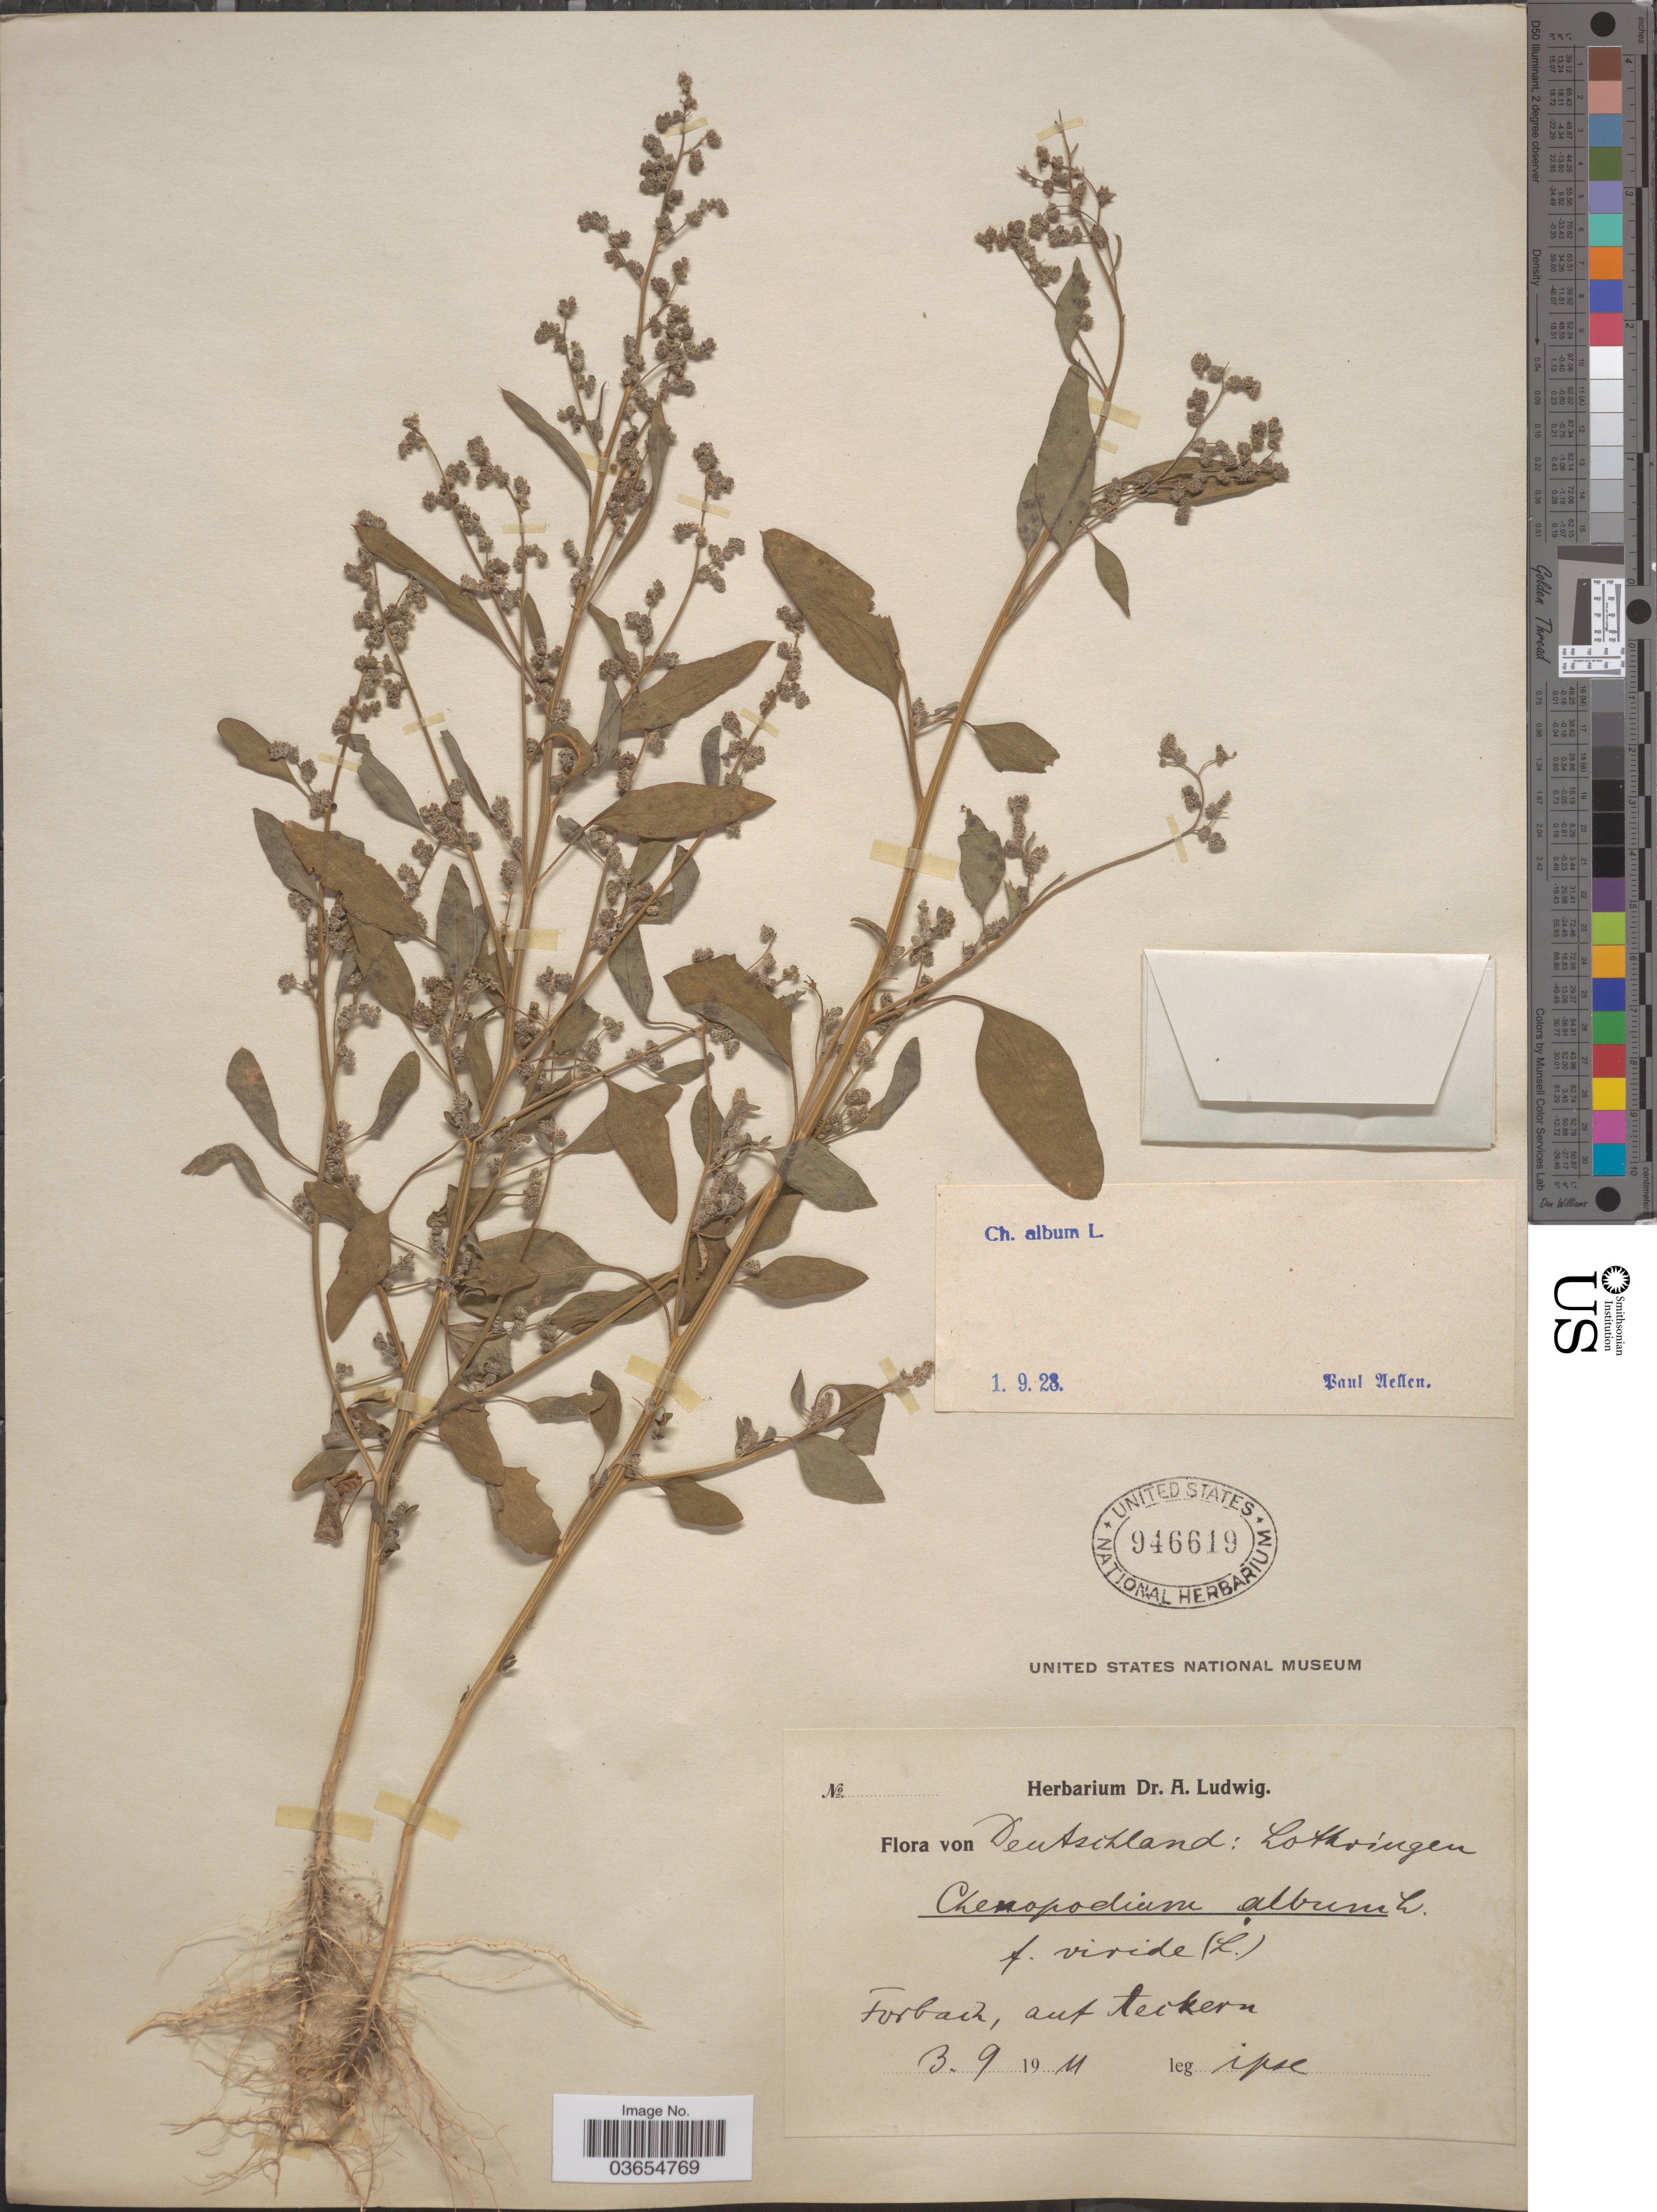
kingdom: Plantae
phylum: Tracheophyta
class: Magnoliopsida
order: Caryophyllales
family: Amaranthaceae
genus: Chenopodium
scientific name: Chenopodium album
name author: L.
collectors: A. Ludwig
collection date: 1911-09-03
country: Germany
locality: Deutschland: Lothringen. Forbach, auf teckern.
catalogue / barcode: US 946619